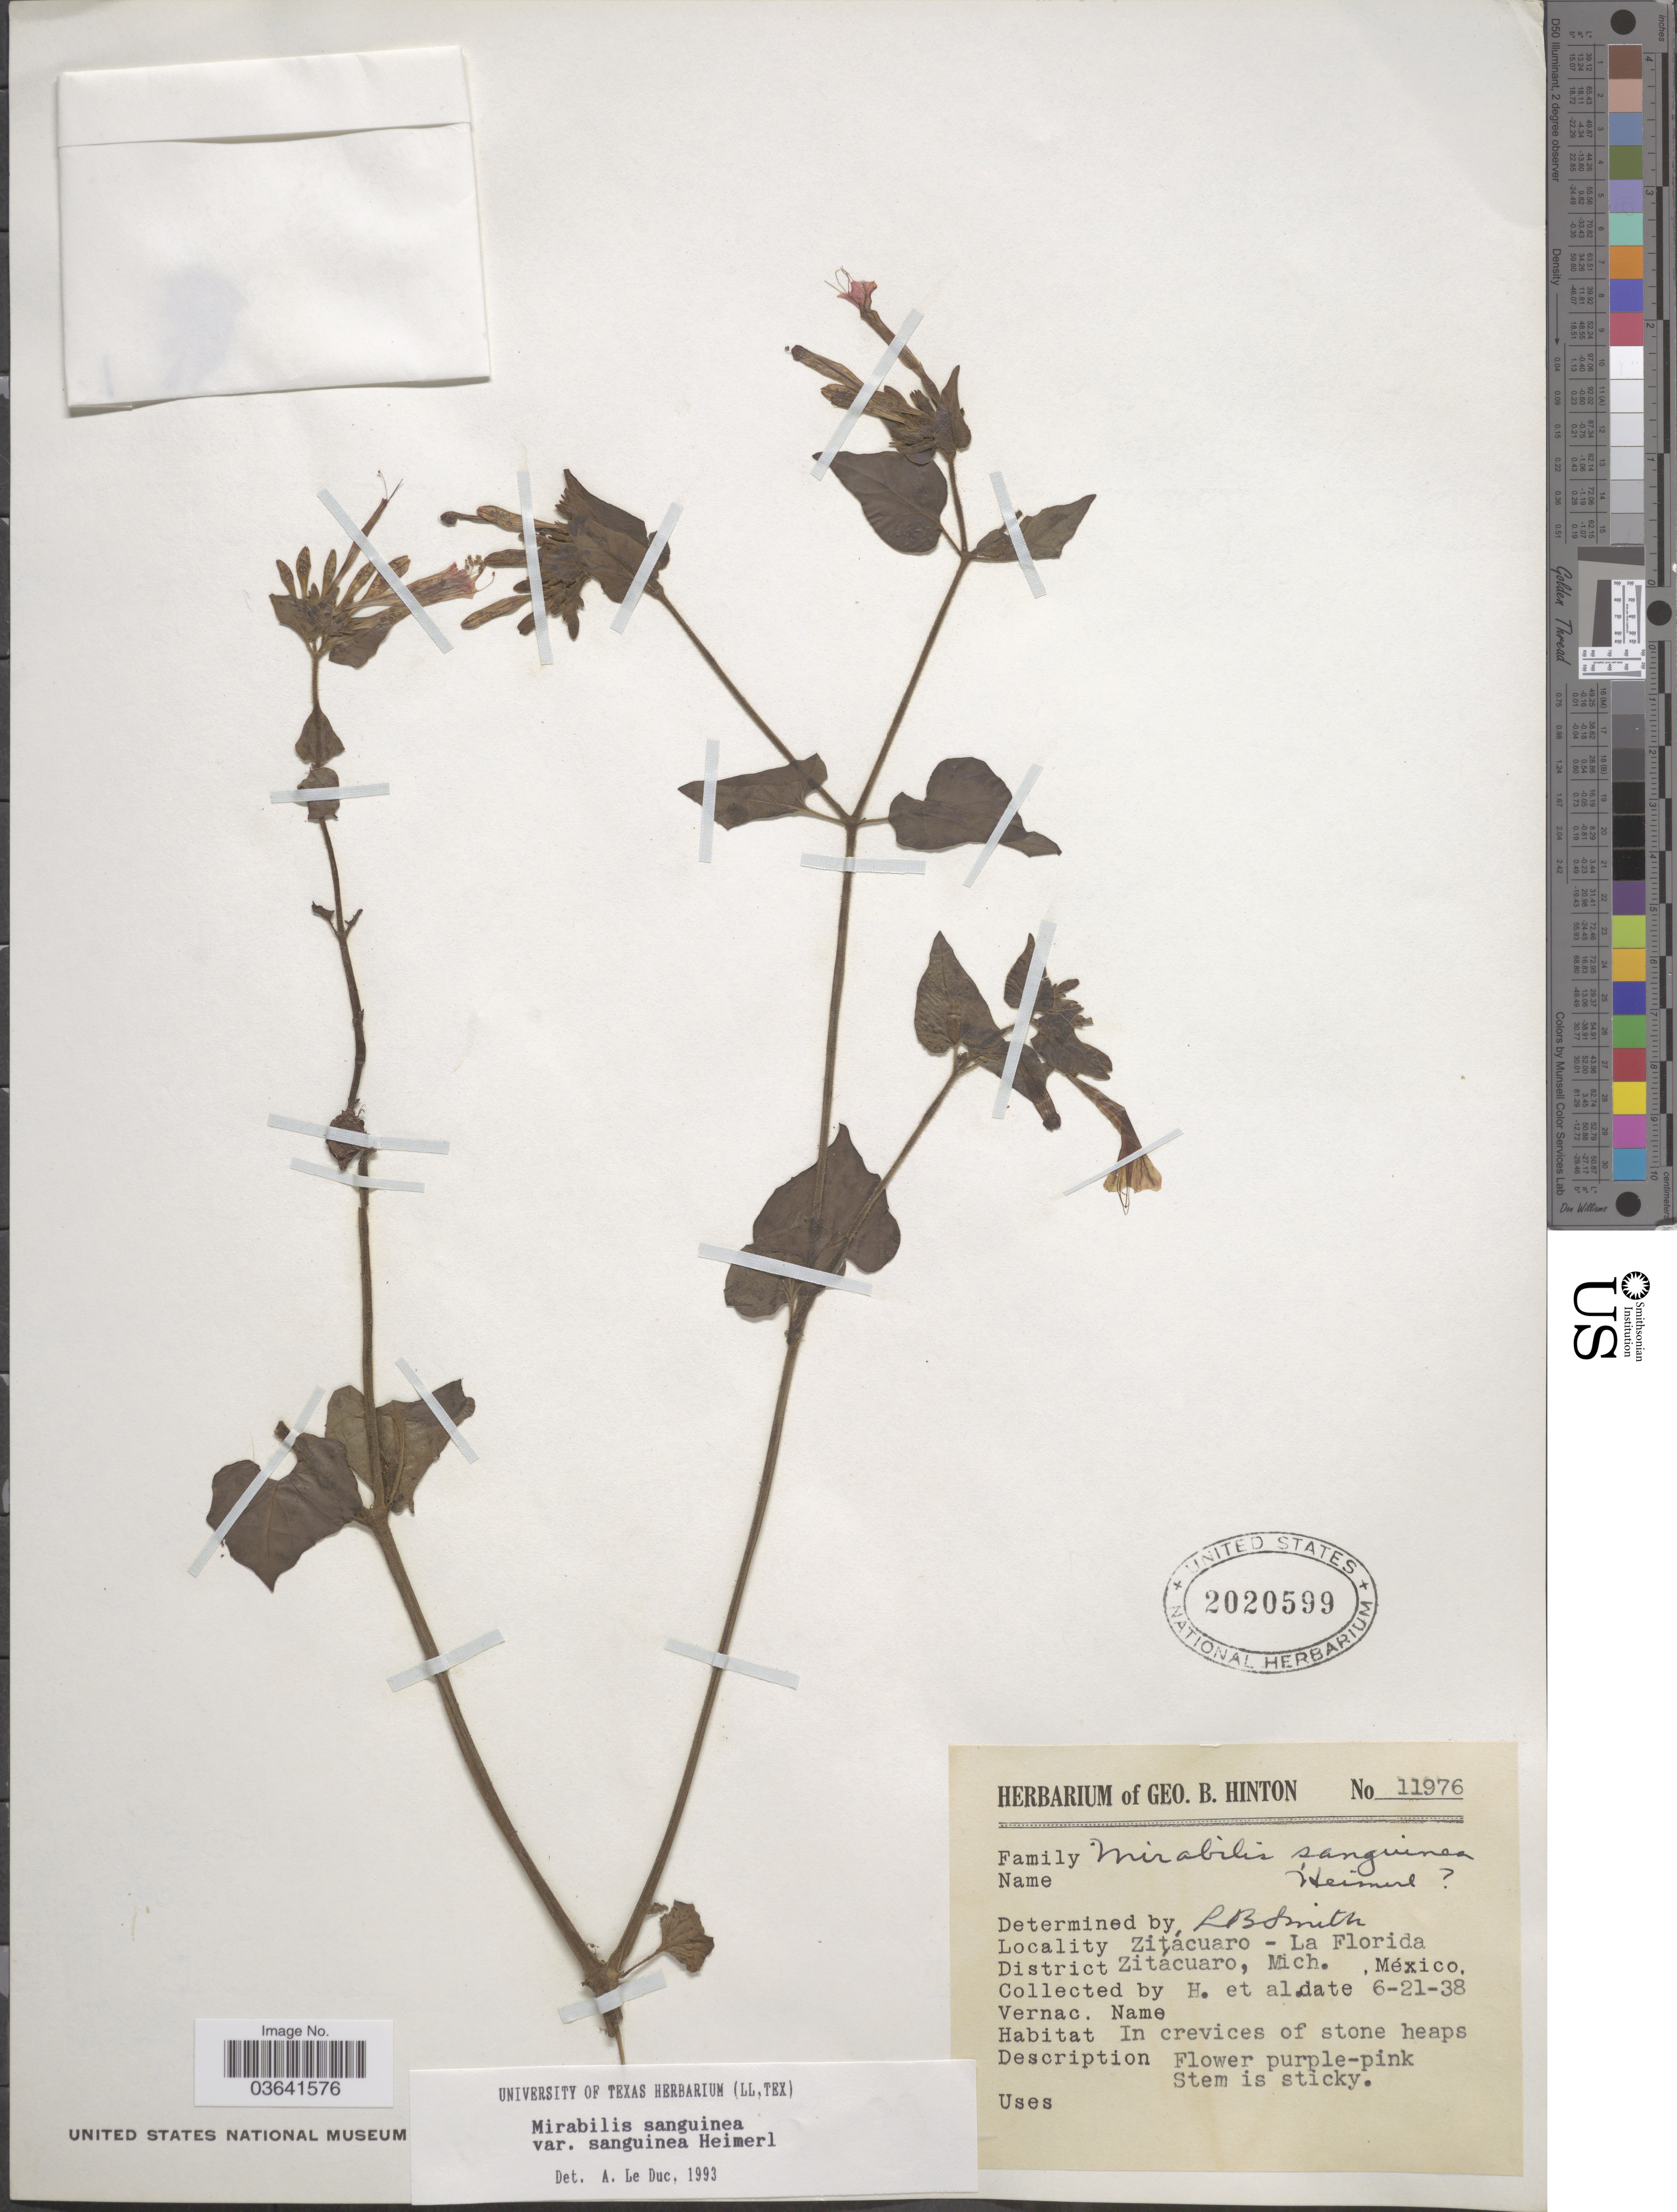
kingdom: Plantae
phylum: Tracheophyta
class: Magnoliopsida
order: Caryophyllales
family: Nyctaginaceae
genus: Mirabilis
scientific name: Mirabilis sanguinea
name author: Heimerl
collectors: G. B. Hinton & et al.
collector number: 11976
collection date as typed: Transcribed d/m/y: 21/6/38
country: Mexico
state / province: Michoacán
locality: Zitácuaro - La Florida. District Zitácuaro.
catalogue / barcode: US 2020599